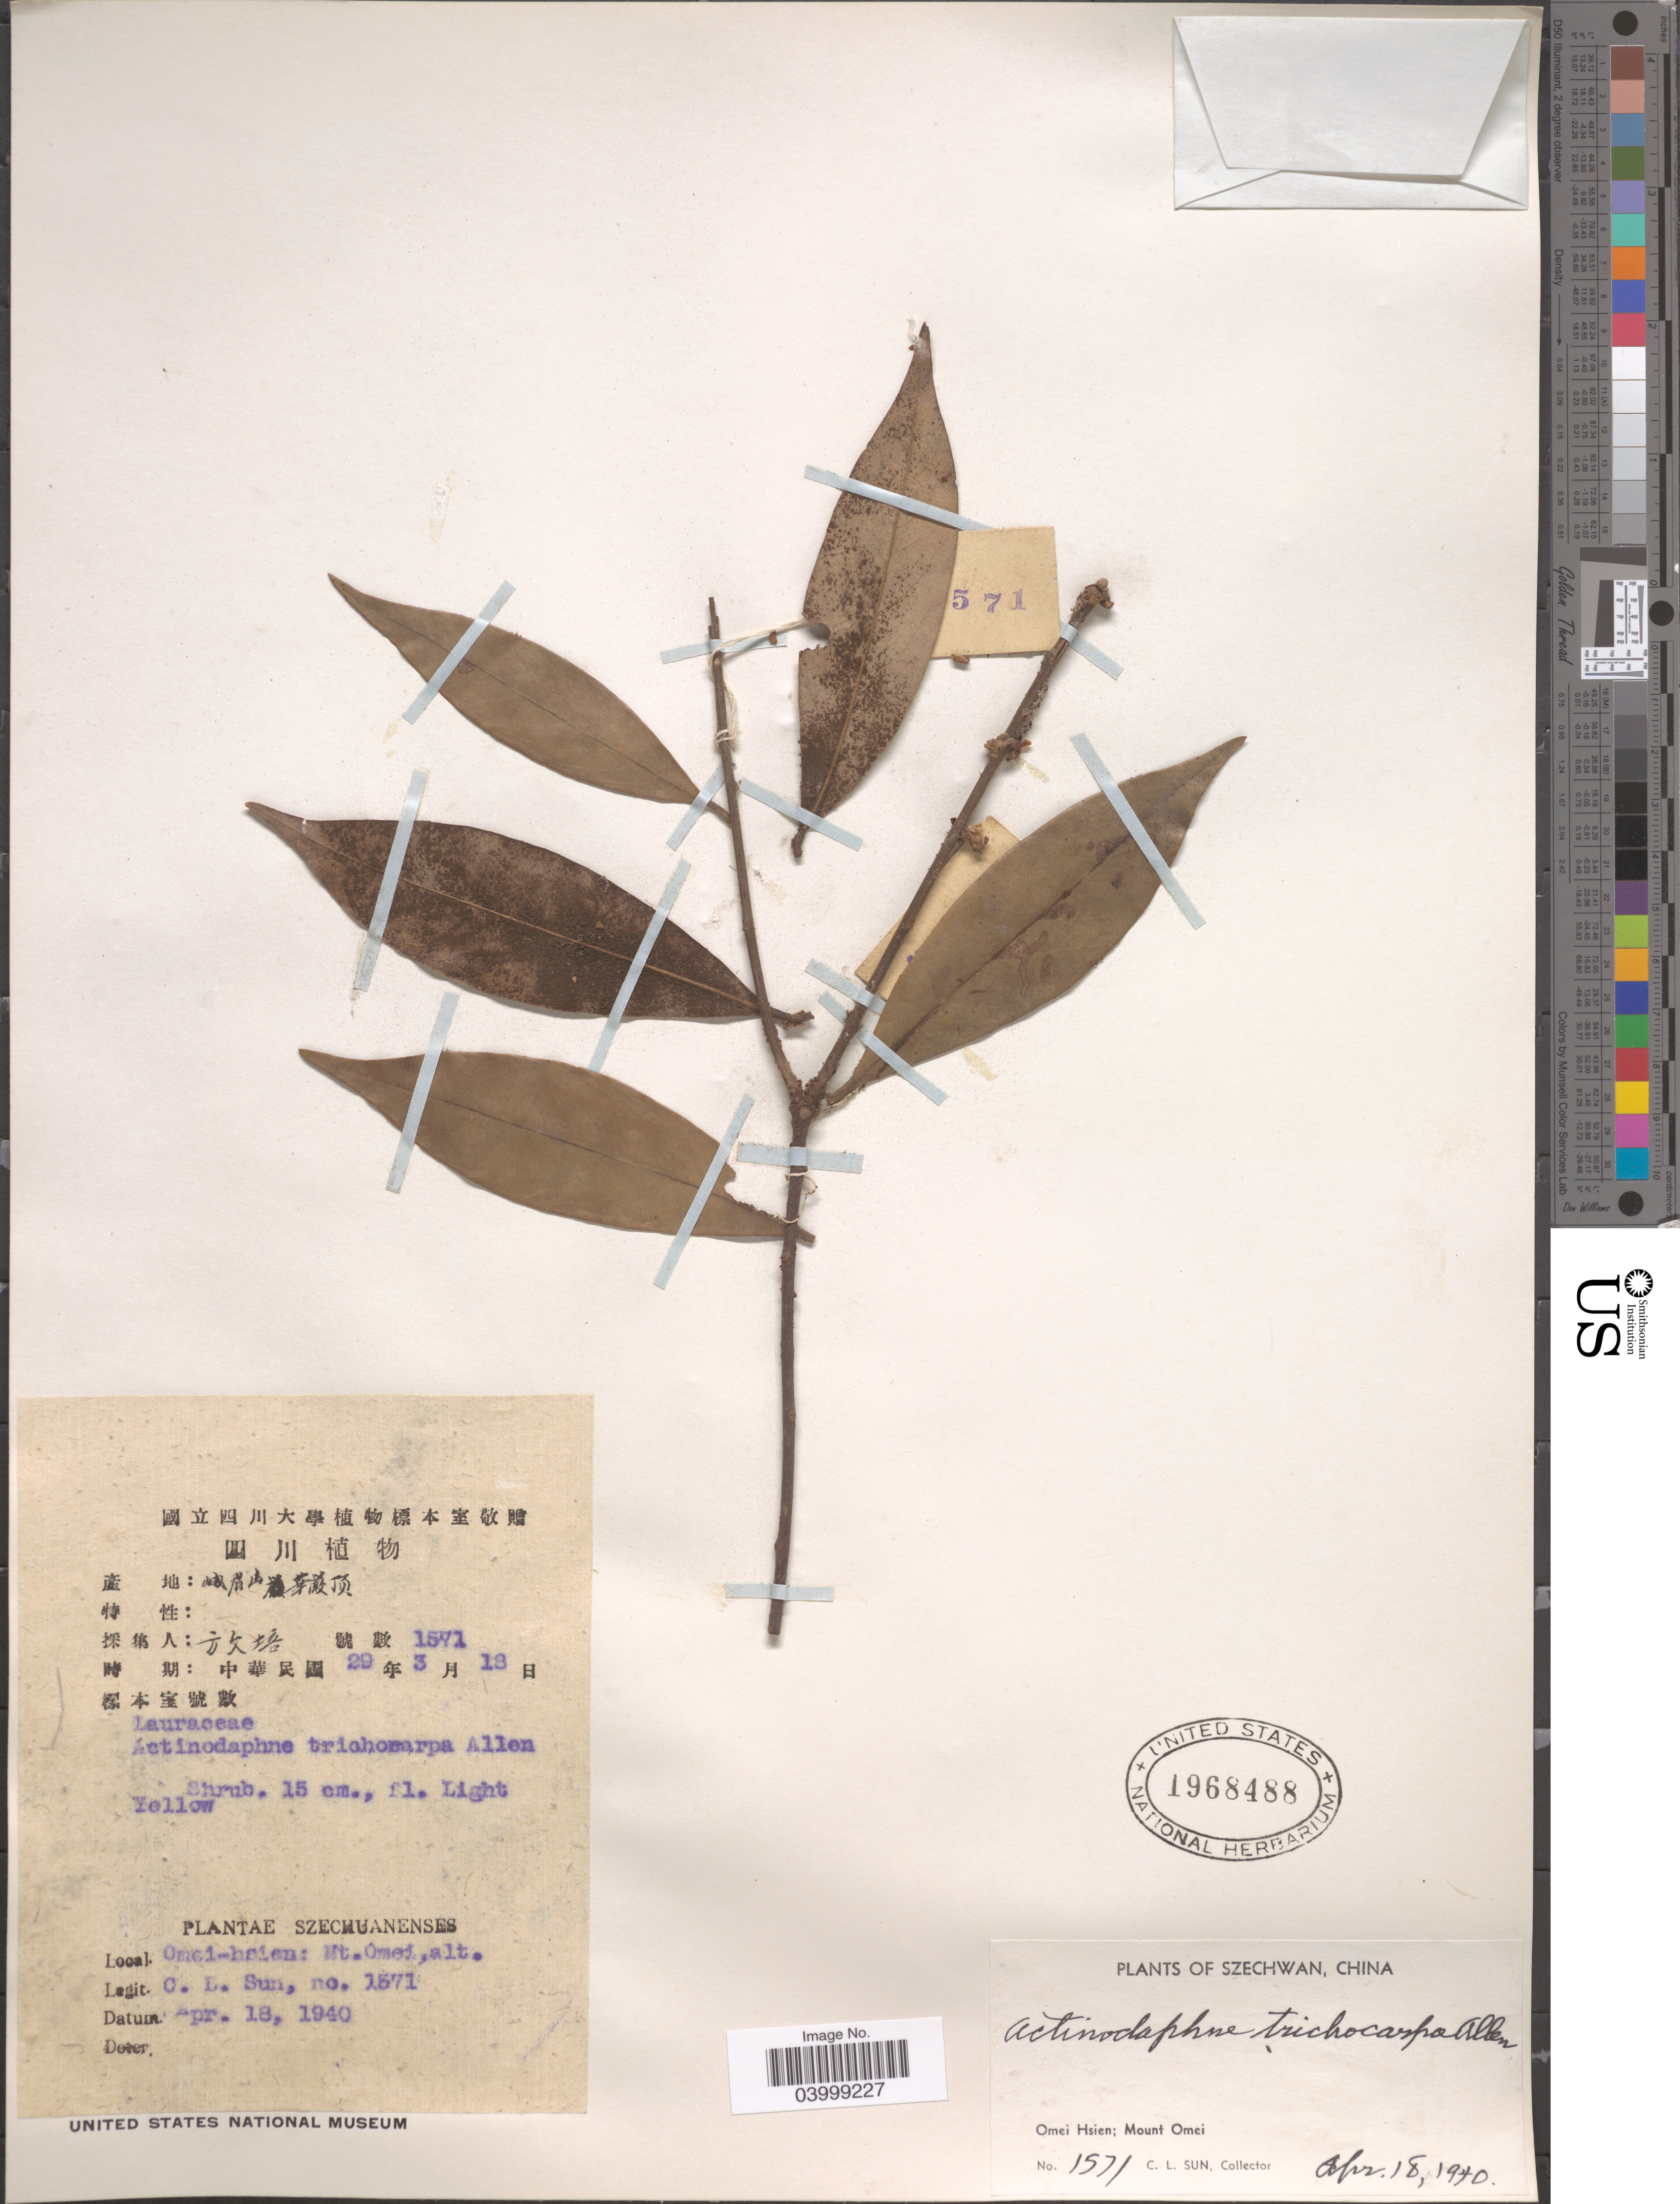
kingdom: Plantae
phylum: Tracheophyta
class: Magnoliopsida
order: Laurales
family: Lauraceae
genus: Actinodaphne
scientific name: Actinodaphne trichocarpa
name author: C.K. Allen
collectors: C. Sun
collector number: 1571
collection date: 1940-04-18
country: China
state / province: Sichuan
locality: Sechwan. Omei Hsien; Mount Omei.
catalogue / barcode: US 1968488